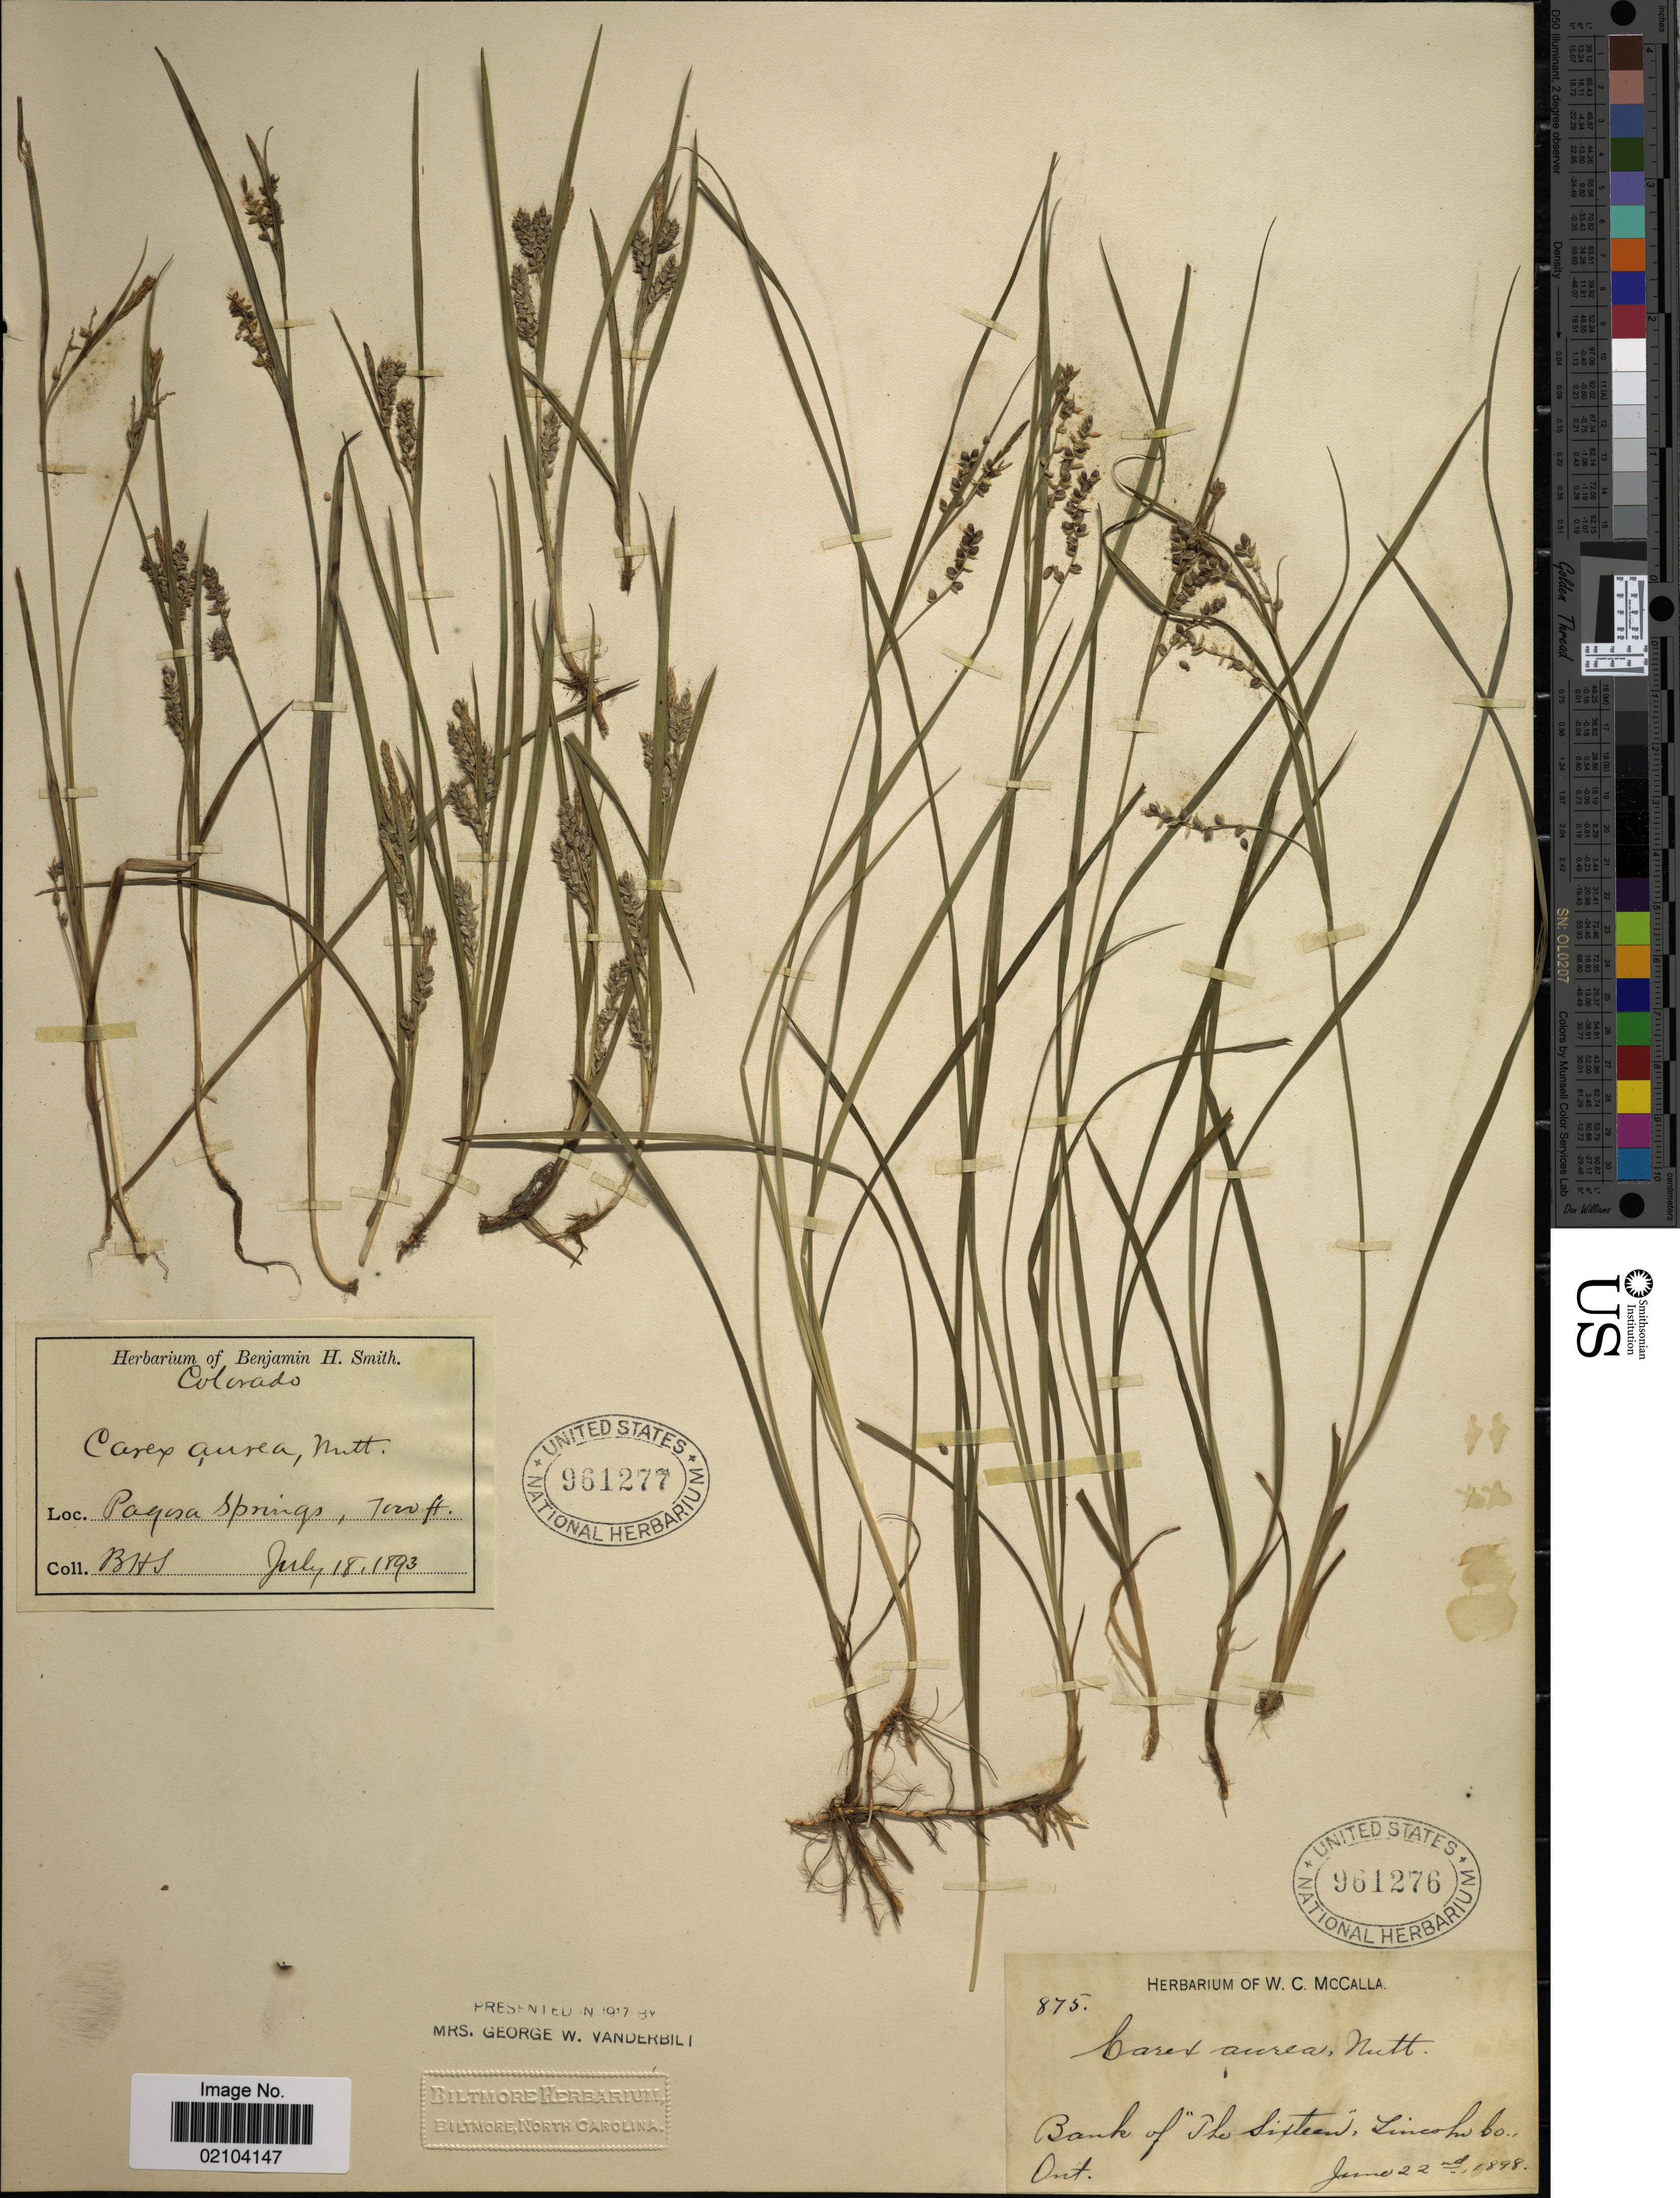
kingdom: Plantae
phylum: Tracheophyta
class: Liliopsida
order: Poales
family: Cyperaceae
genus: Carex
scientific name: Carex aurea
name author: Nutt.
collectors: B. H. Smith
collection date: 1893-07-18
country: United States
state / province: Colorado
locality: Pagosa Springs. Colorado.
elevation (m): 2134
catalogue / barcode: US 961277